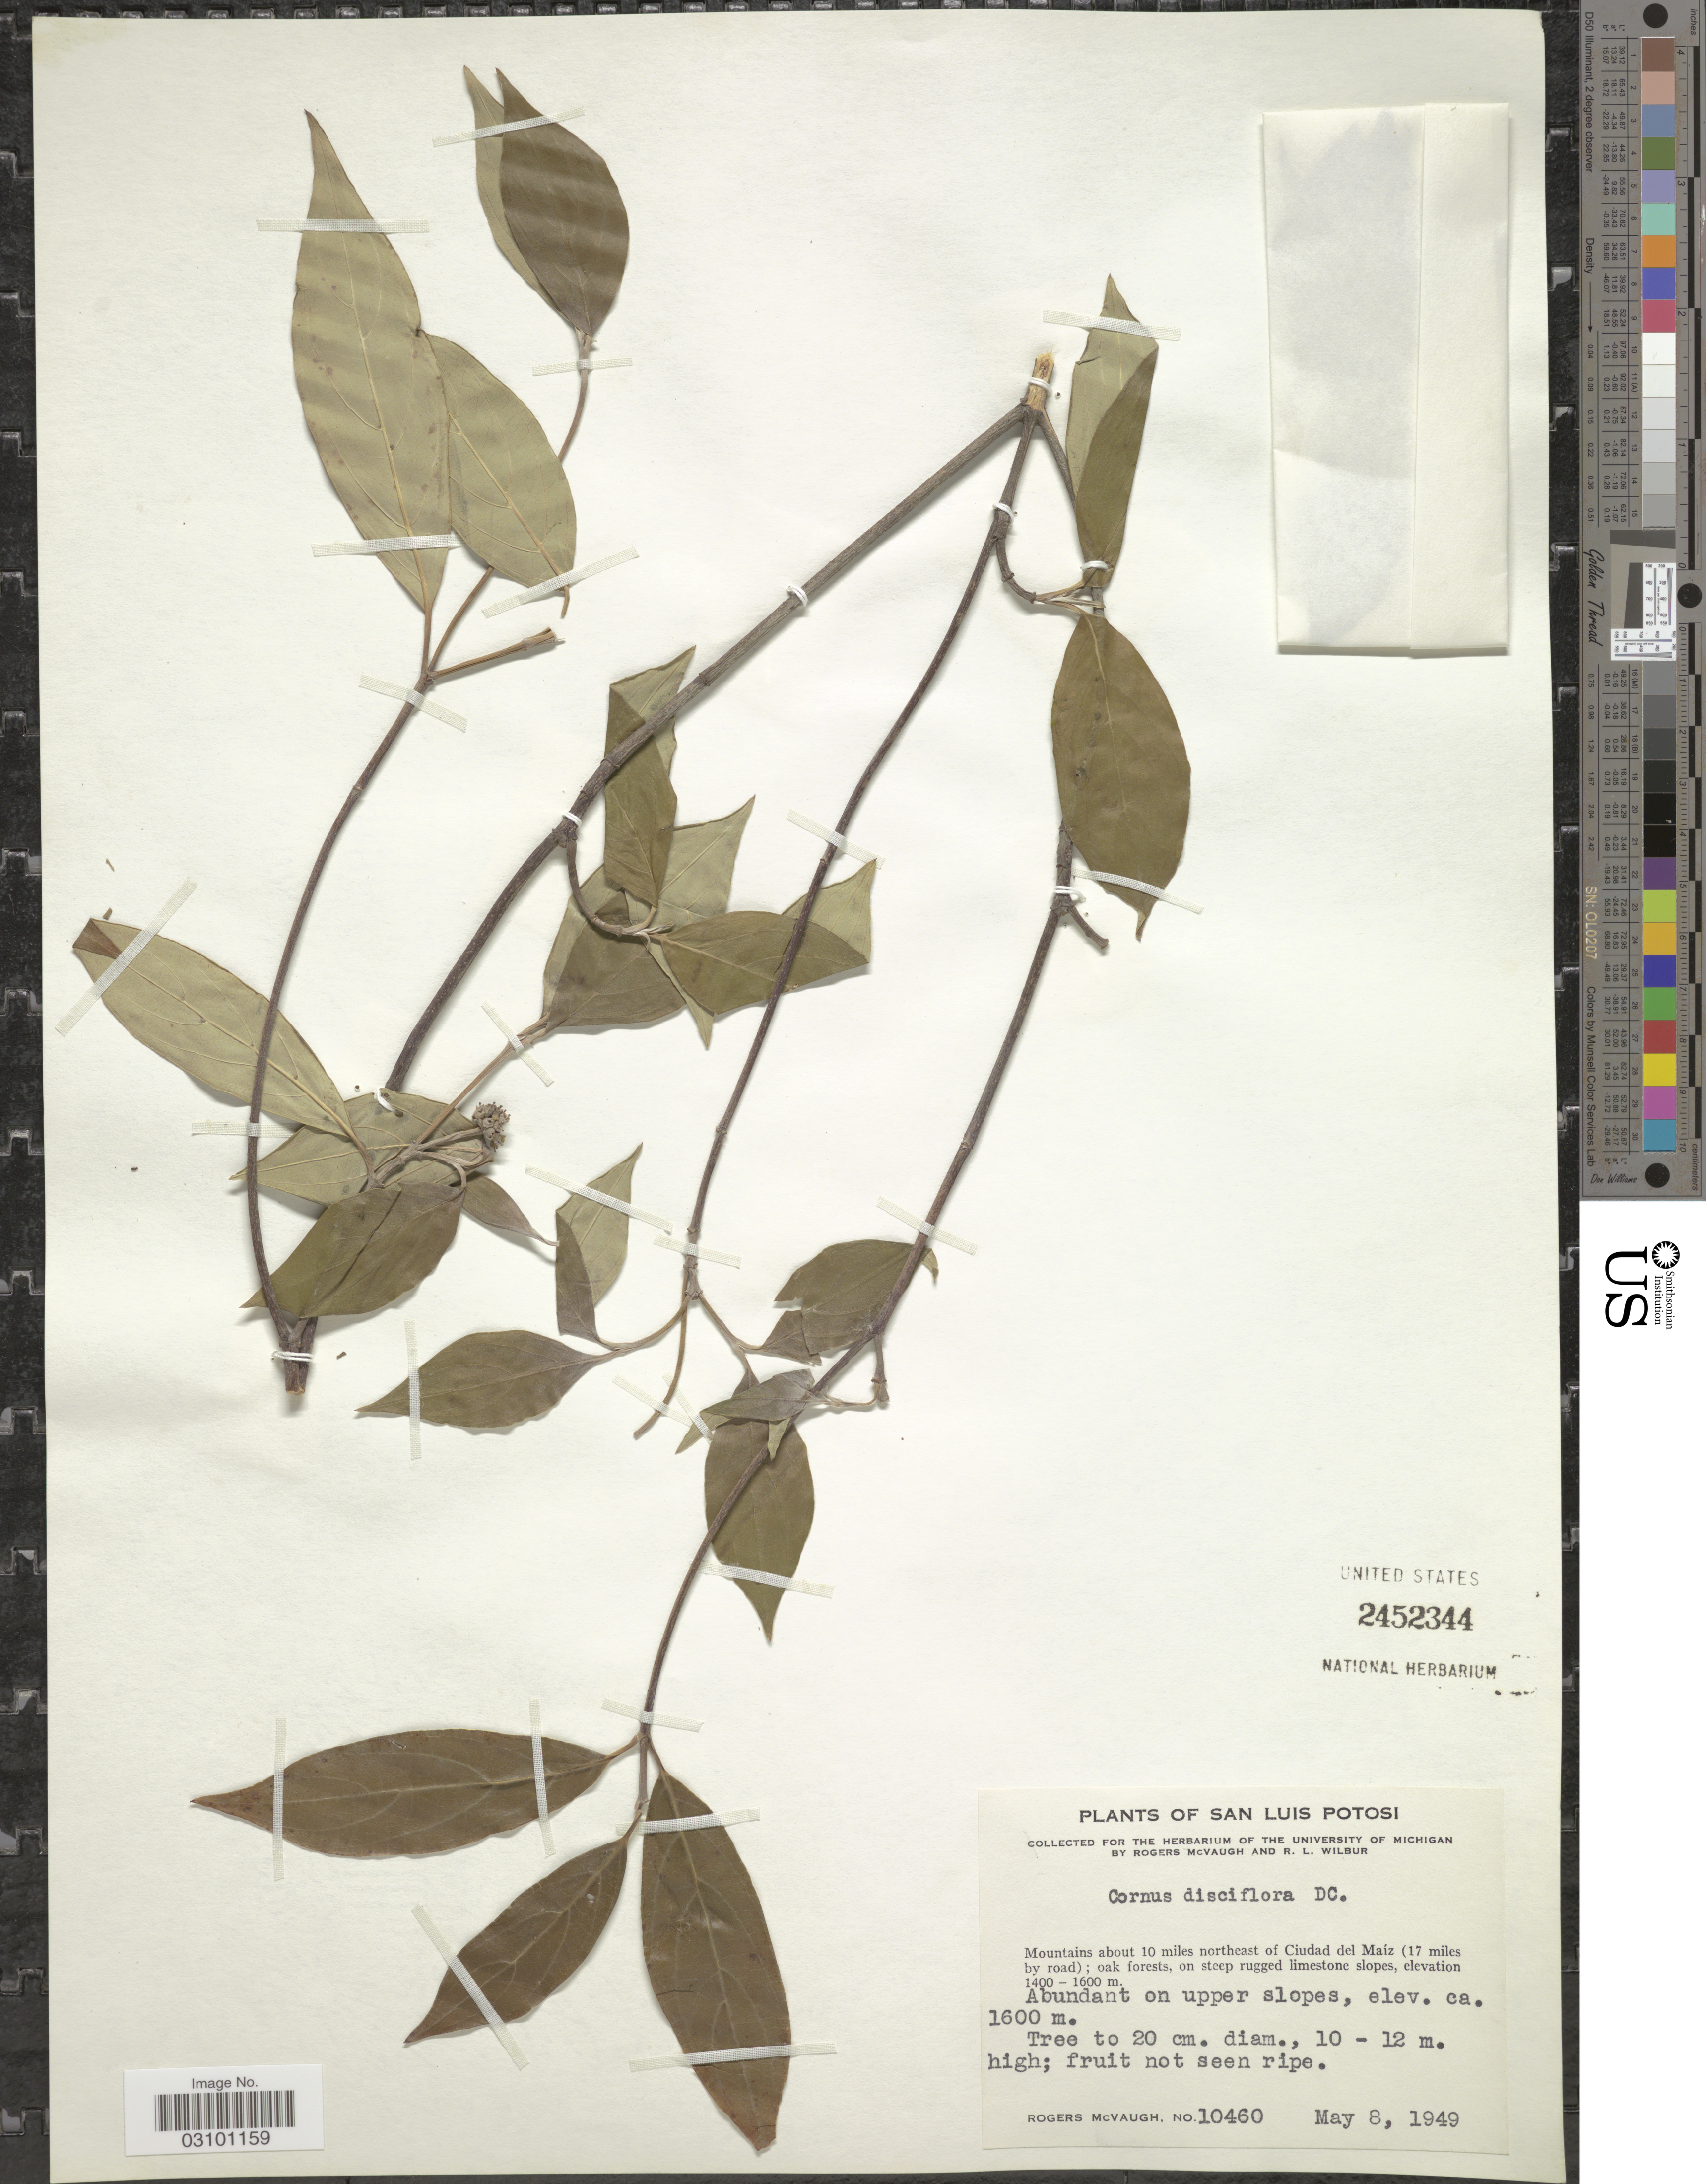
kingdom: Plantae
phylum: Tracheophyta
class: Magnoliopsida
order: Cornales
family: Cornaceae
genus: Cornus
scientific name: Cornus disciflora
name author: Moc. & Sessé ex DC.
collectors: R. McVaugh & R. L. Wilbur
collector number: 10460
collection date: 1949-05-08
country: Mexico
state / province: San Luis Potosí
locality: Mountains about 10 miles northeast of Ciudad del Maíz (17 miles by road); oak forests, on steep rugged limestone slopes.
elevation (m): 1600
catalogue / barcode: US 2452344